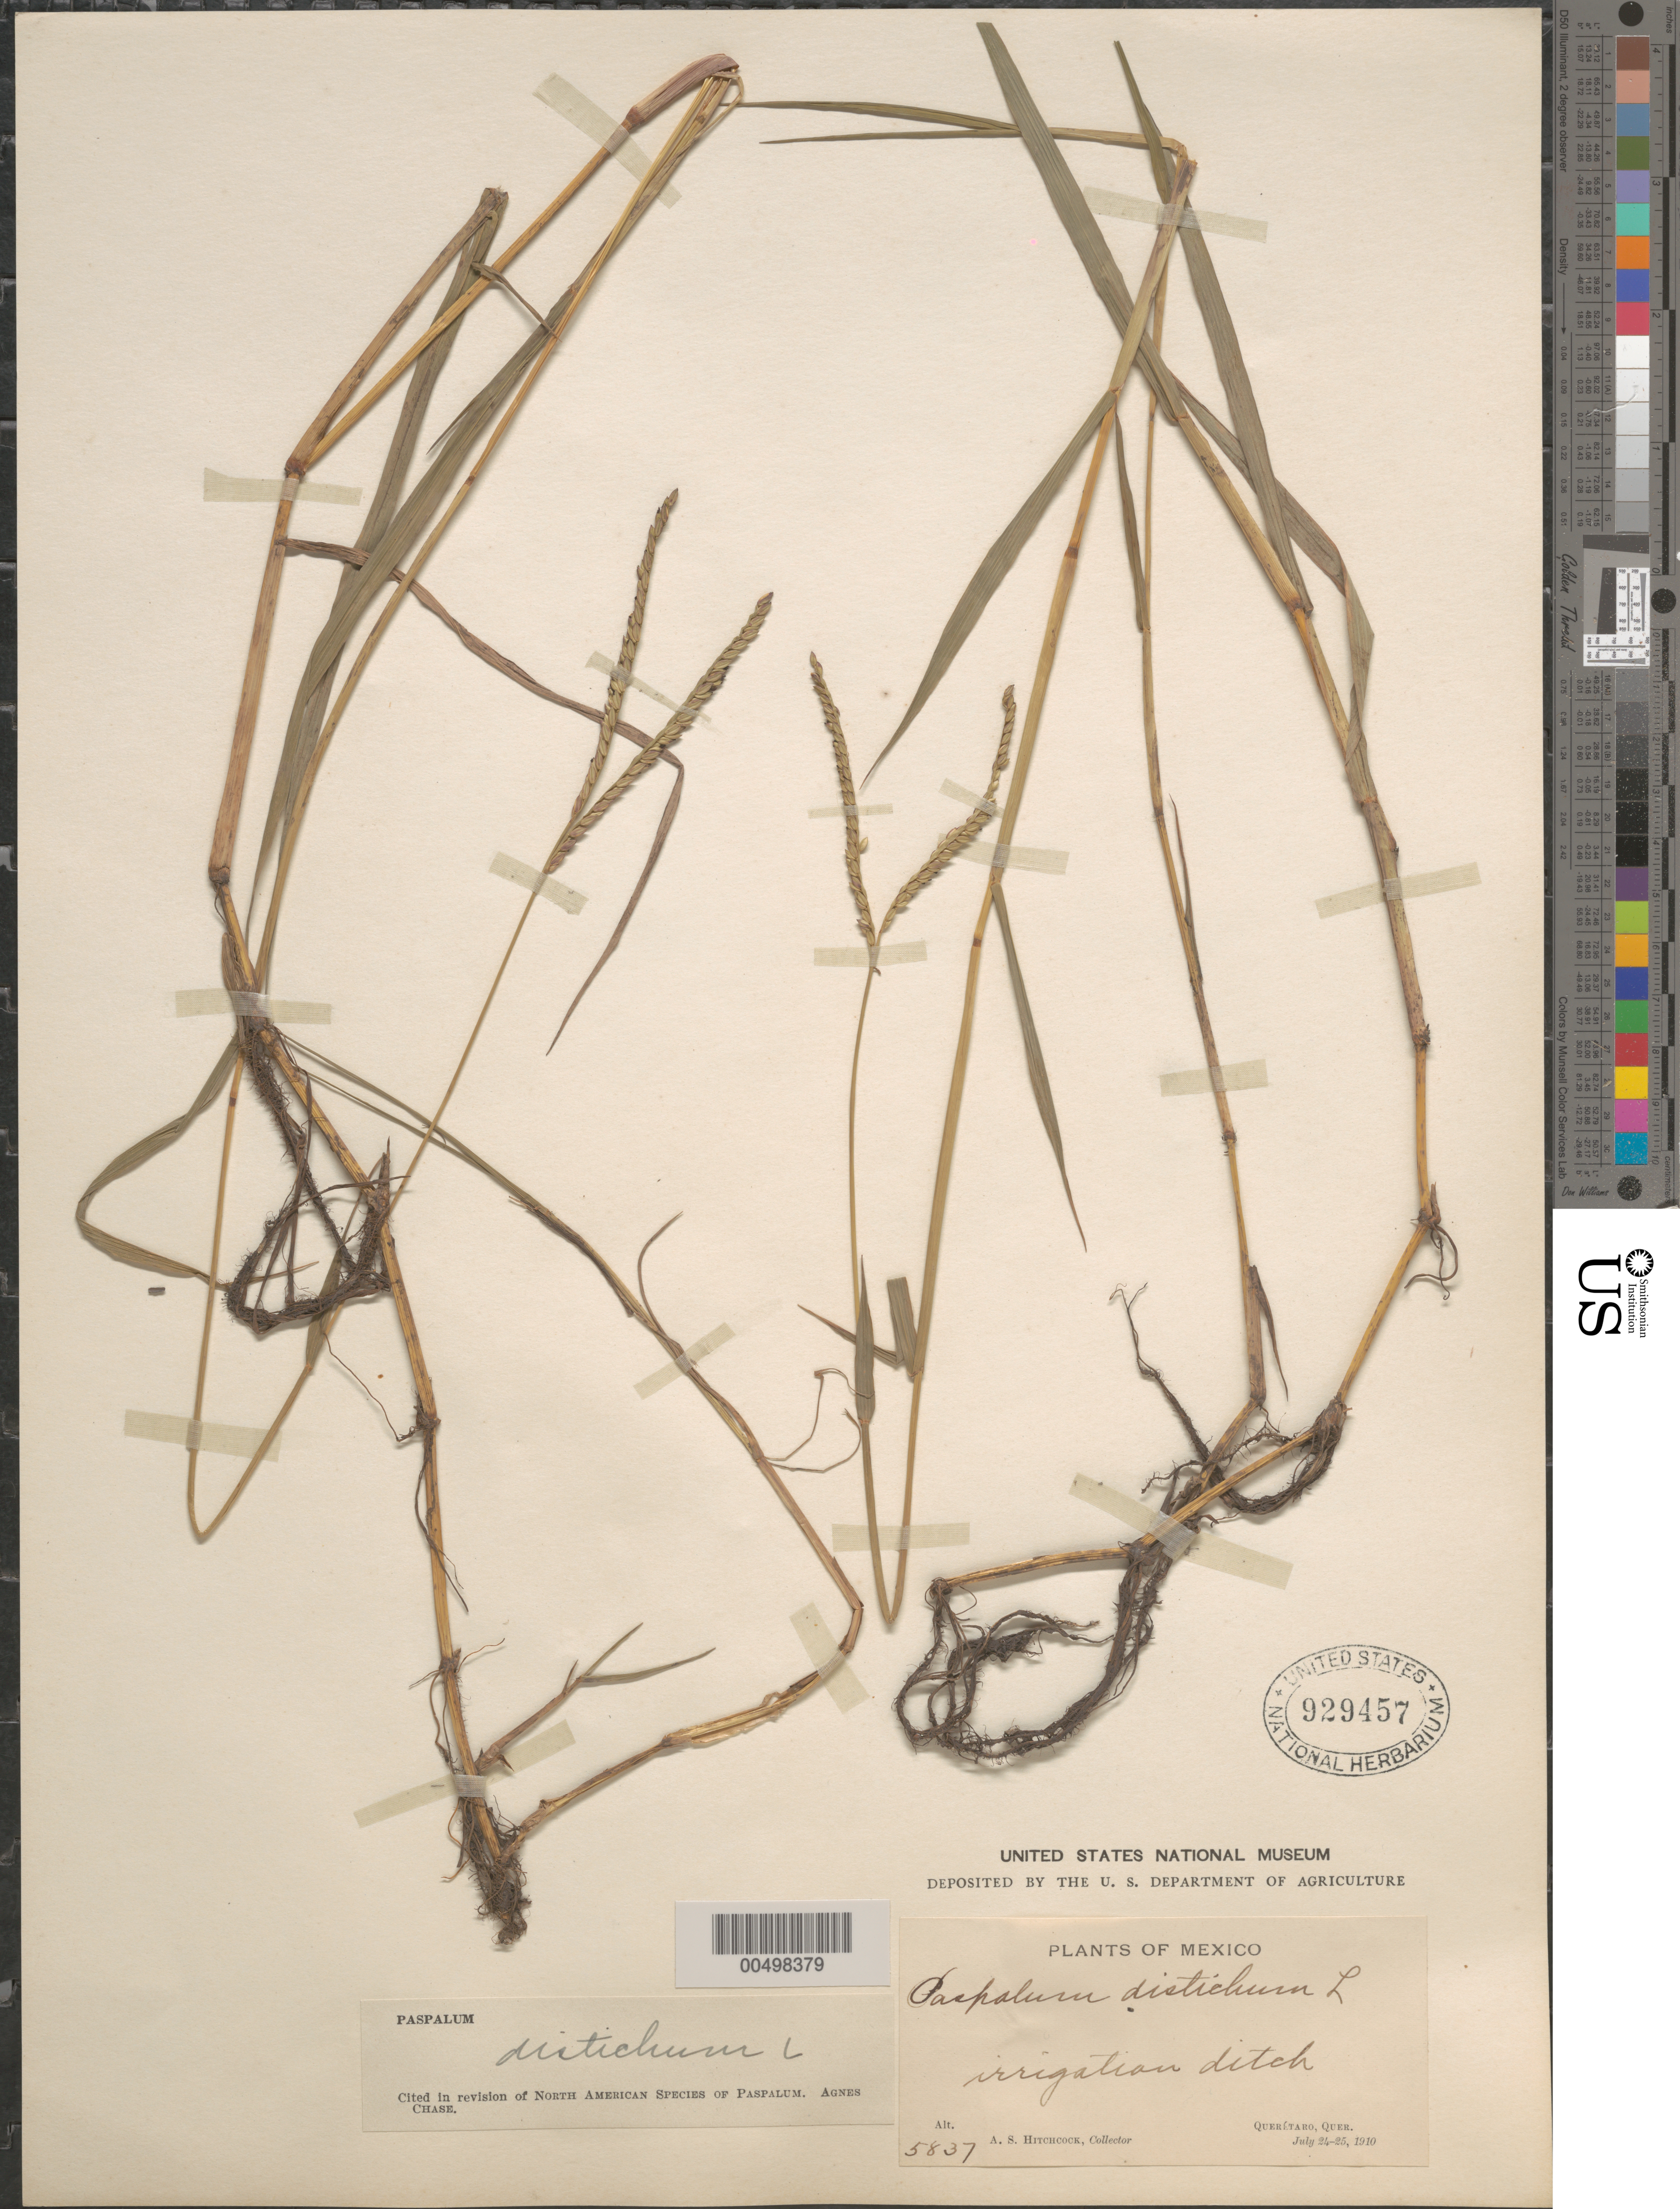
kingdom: Plantae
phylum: Tracheophyta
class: Liliopsida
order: Poales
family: Poaceae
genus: Paspalum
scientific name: Paspalum paspaloides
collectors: A. S. Hitchcock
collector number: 5837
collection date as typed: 24 Jul 1910 to 25 Jul 1910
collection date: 1910-07-24/1910-07-25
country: Mexico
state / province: Querétaro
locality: Quer‚taro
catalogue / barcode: US 929457